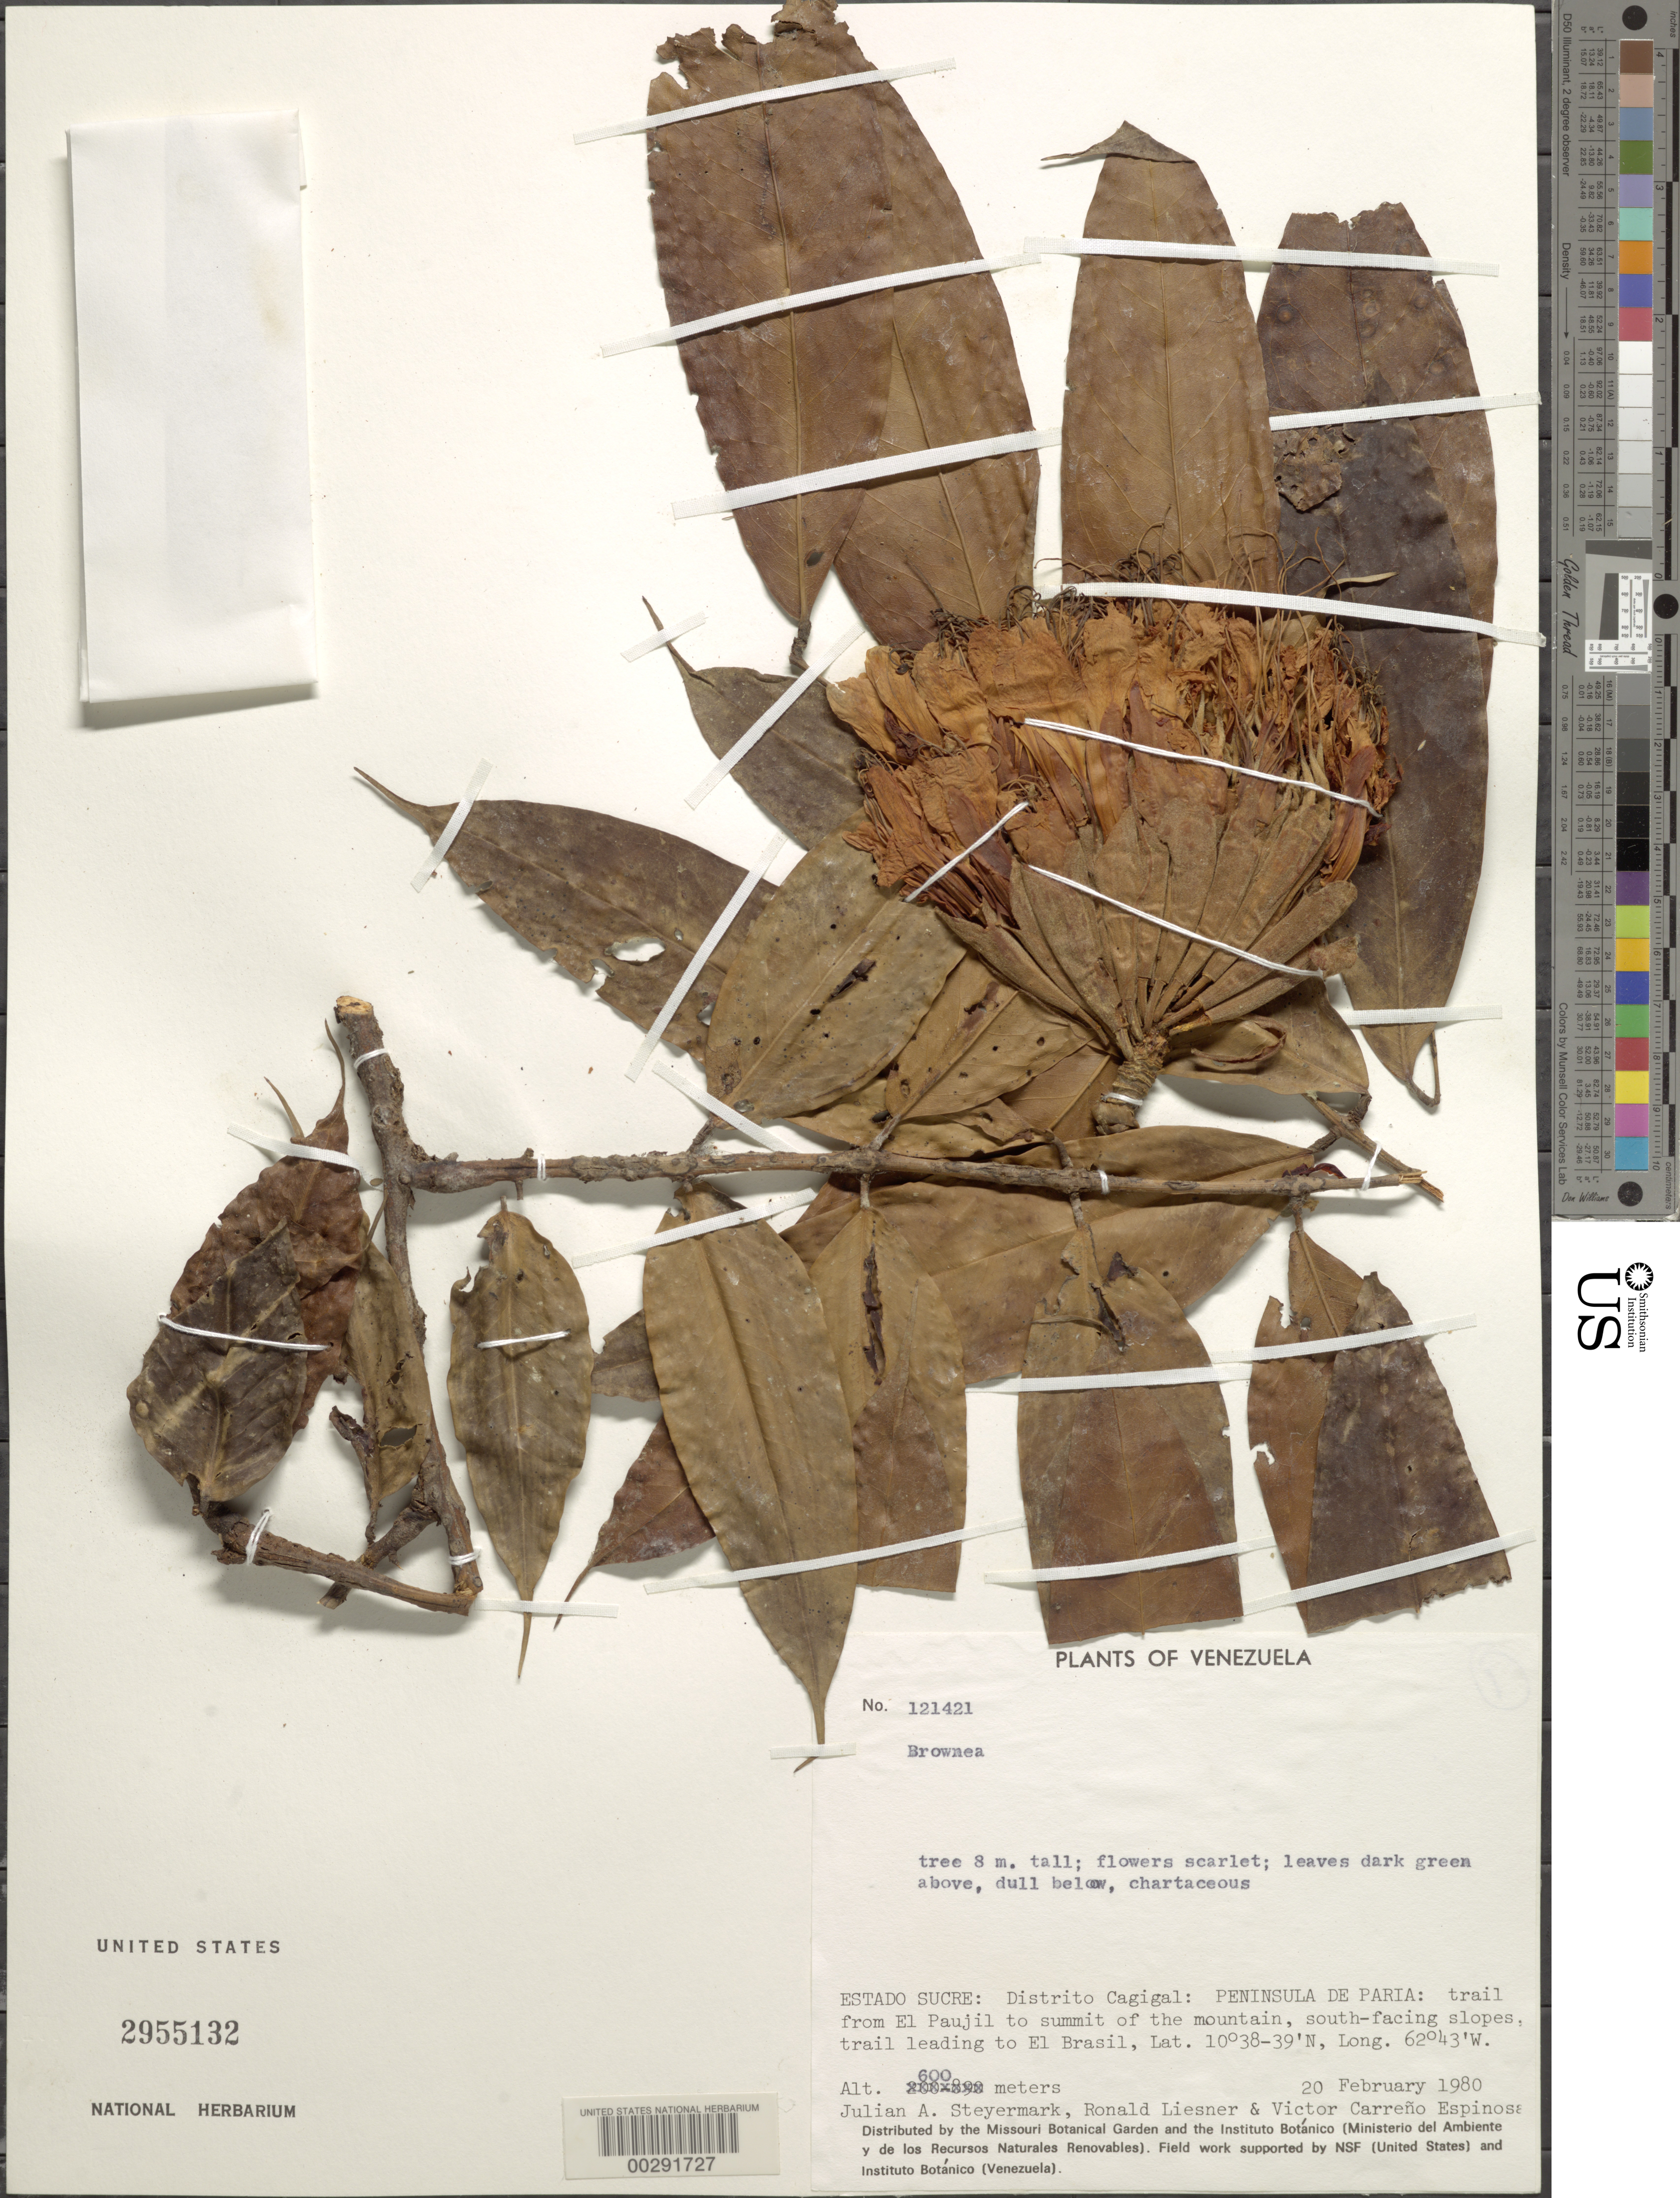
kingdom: Plantae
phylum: Tracheophyta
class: Magnoliopsida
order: Fabales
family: Fabaceae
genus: Brownea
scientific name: Brownea grandiceps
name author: Jacq.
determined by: Santos-Silva, J.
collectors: J. Steyermark, R. L. Liesner & V. Carreño E.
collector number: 121421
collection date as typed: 20 Feb 1980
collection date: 1980-02-20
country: Venezuela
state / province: Sucre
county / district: Cagigal Dist.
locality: Peninsula de paria: trail from el paujil to summit of the mountain, s facing slopes, trail leading to el brasil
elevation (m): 600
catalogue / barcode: US 2955132